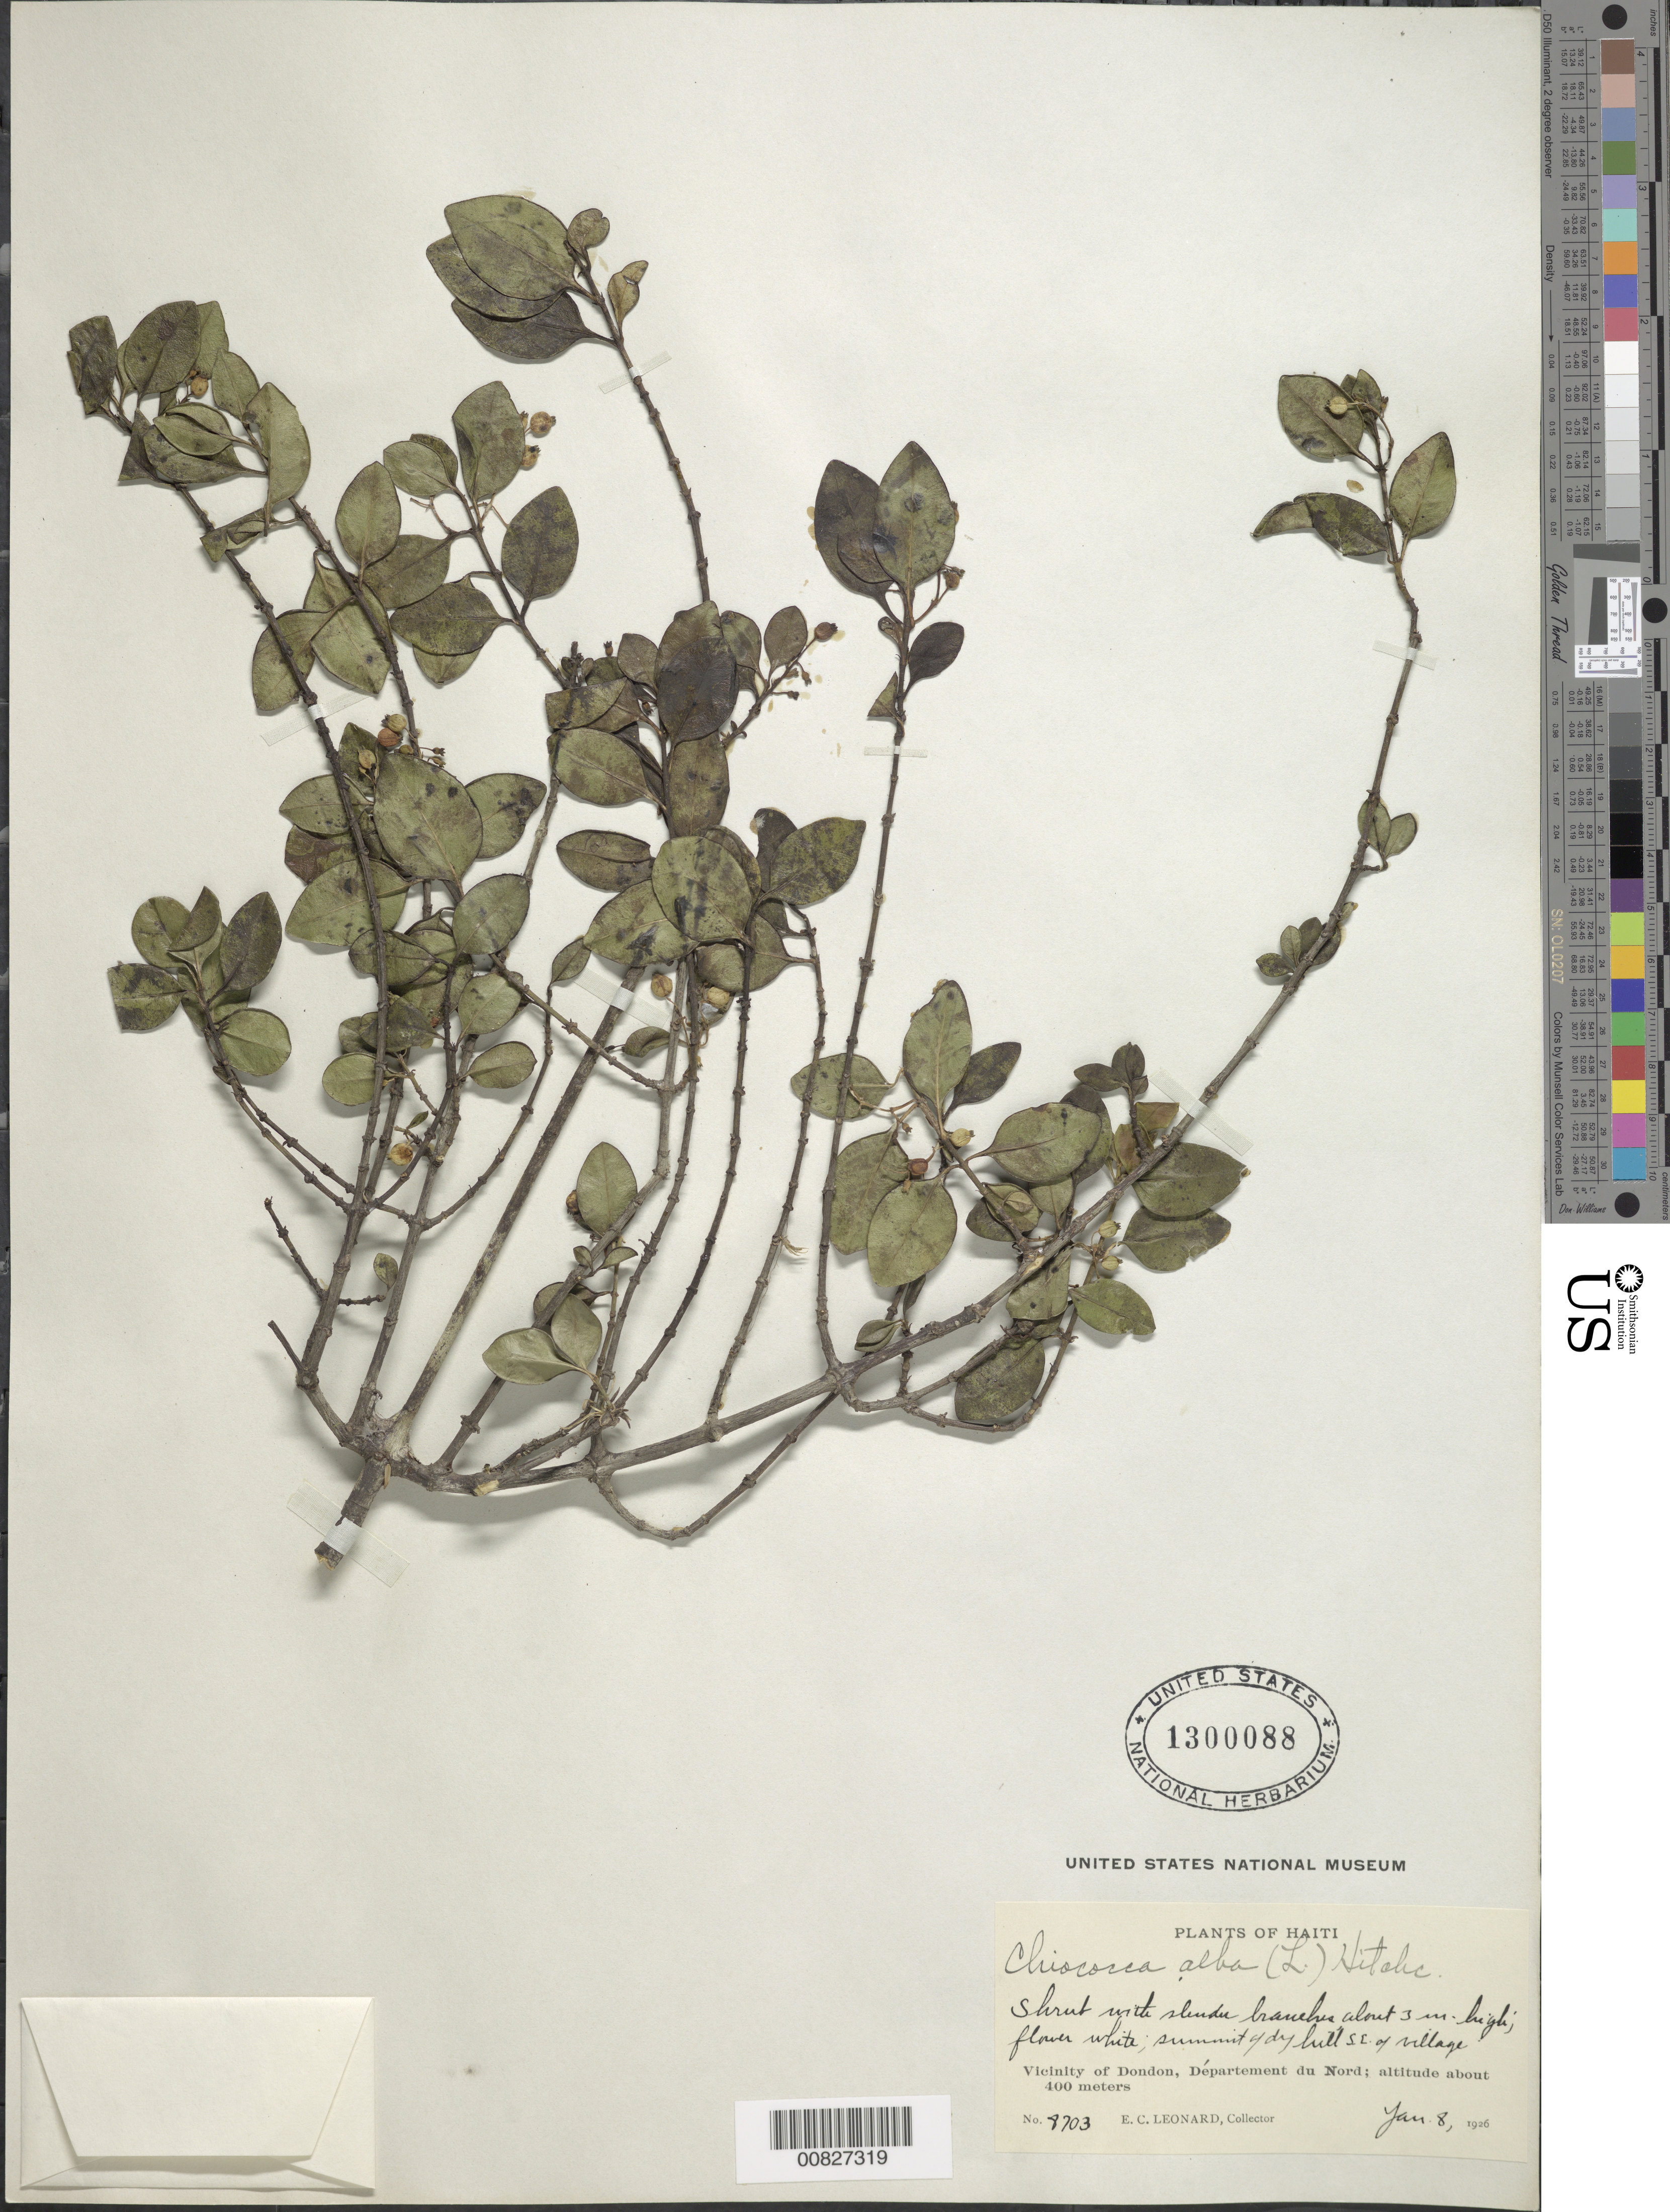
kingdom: Plantae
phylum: Tracheophyta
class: Magnoliopsida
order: Gentianales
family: Rubiaceae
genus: Chiococca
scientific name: Chiococca alba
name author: (L.) Hitchc.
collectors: E. C. Leonard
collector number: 8703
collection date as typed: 08 Jan 1926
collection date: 1926-01-08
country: Haiti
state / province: Nord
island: Hispaniola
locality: Vicinity of Dondon, SE of village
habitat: Summit of dry hill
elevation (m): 400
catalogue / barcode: US 1300088